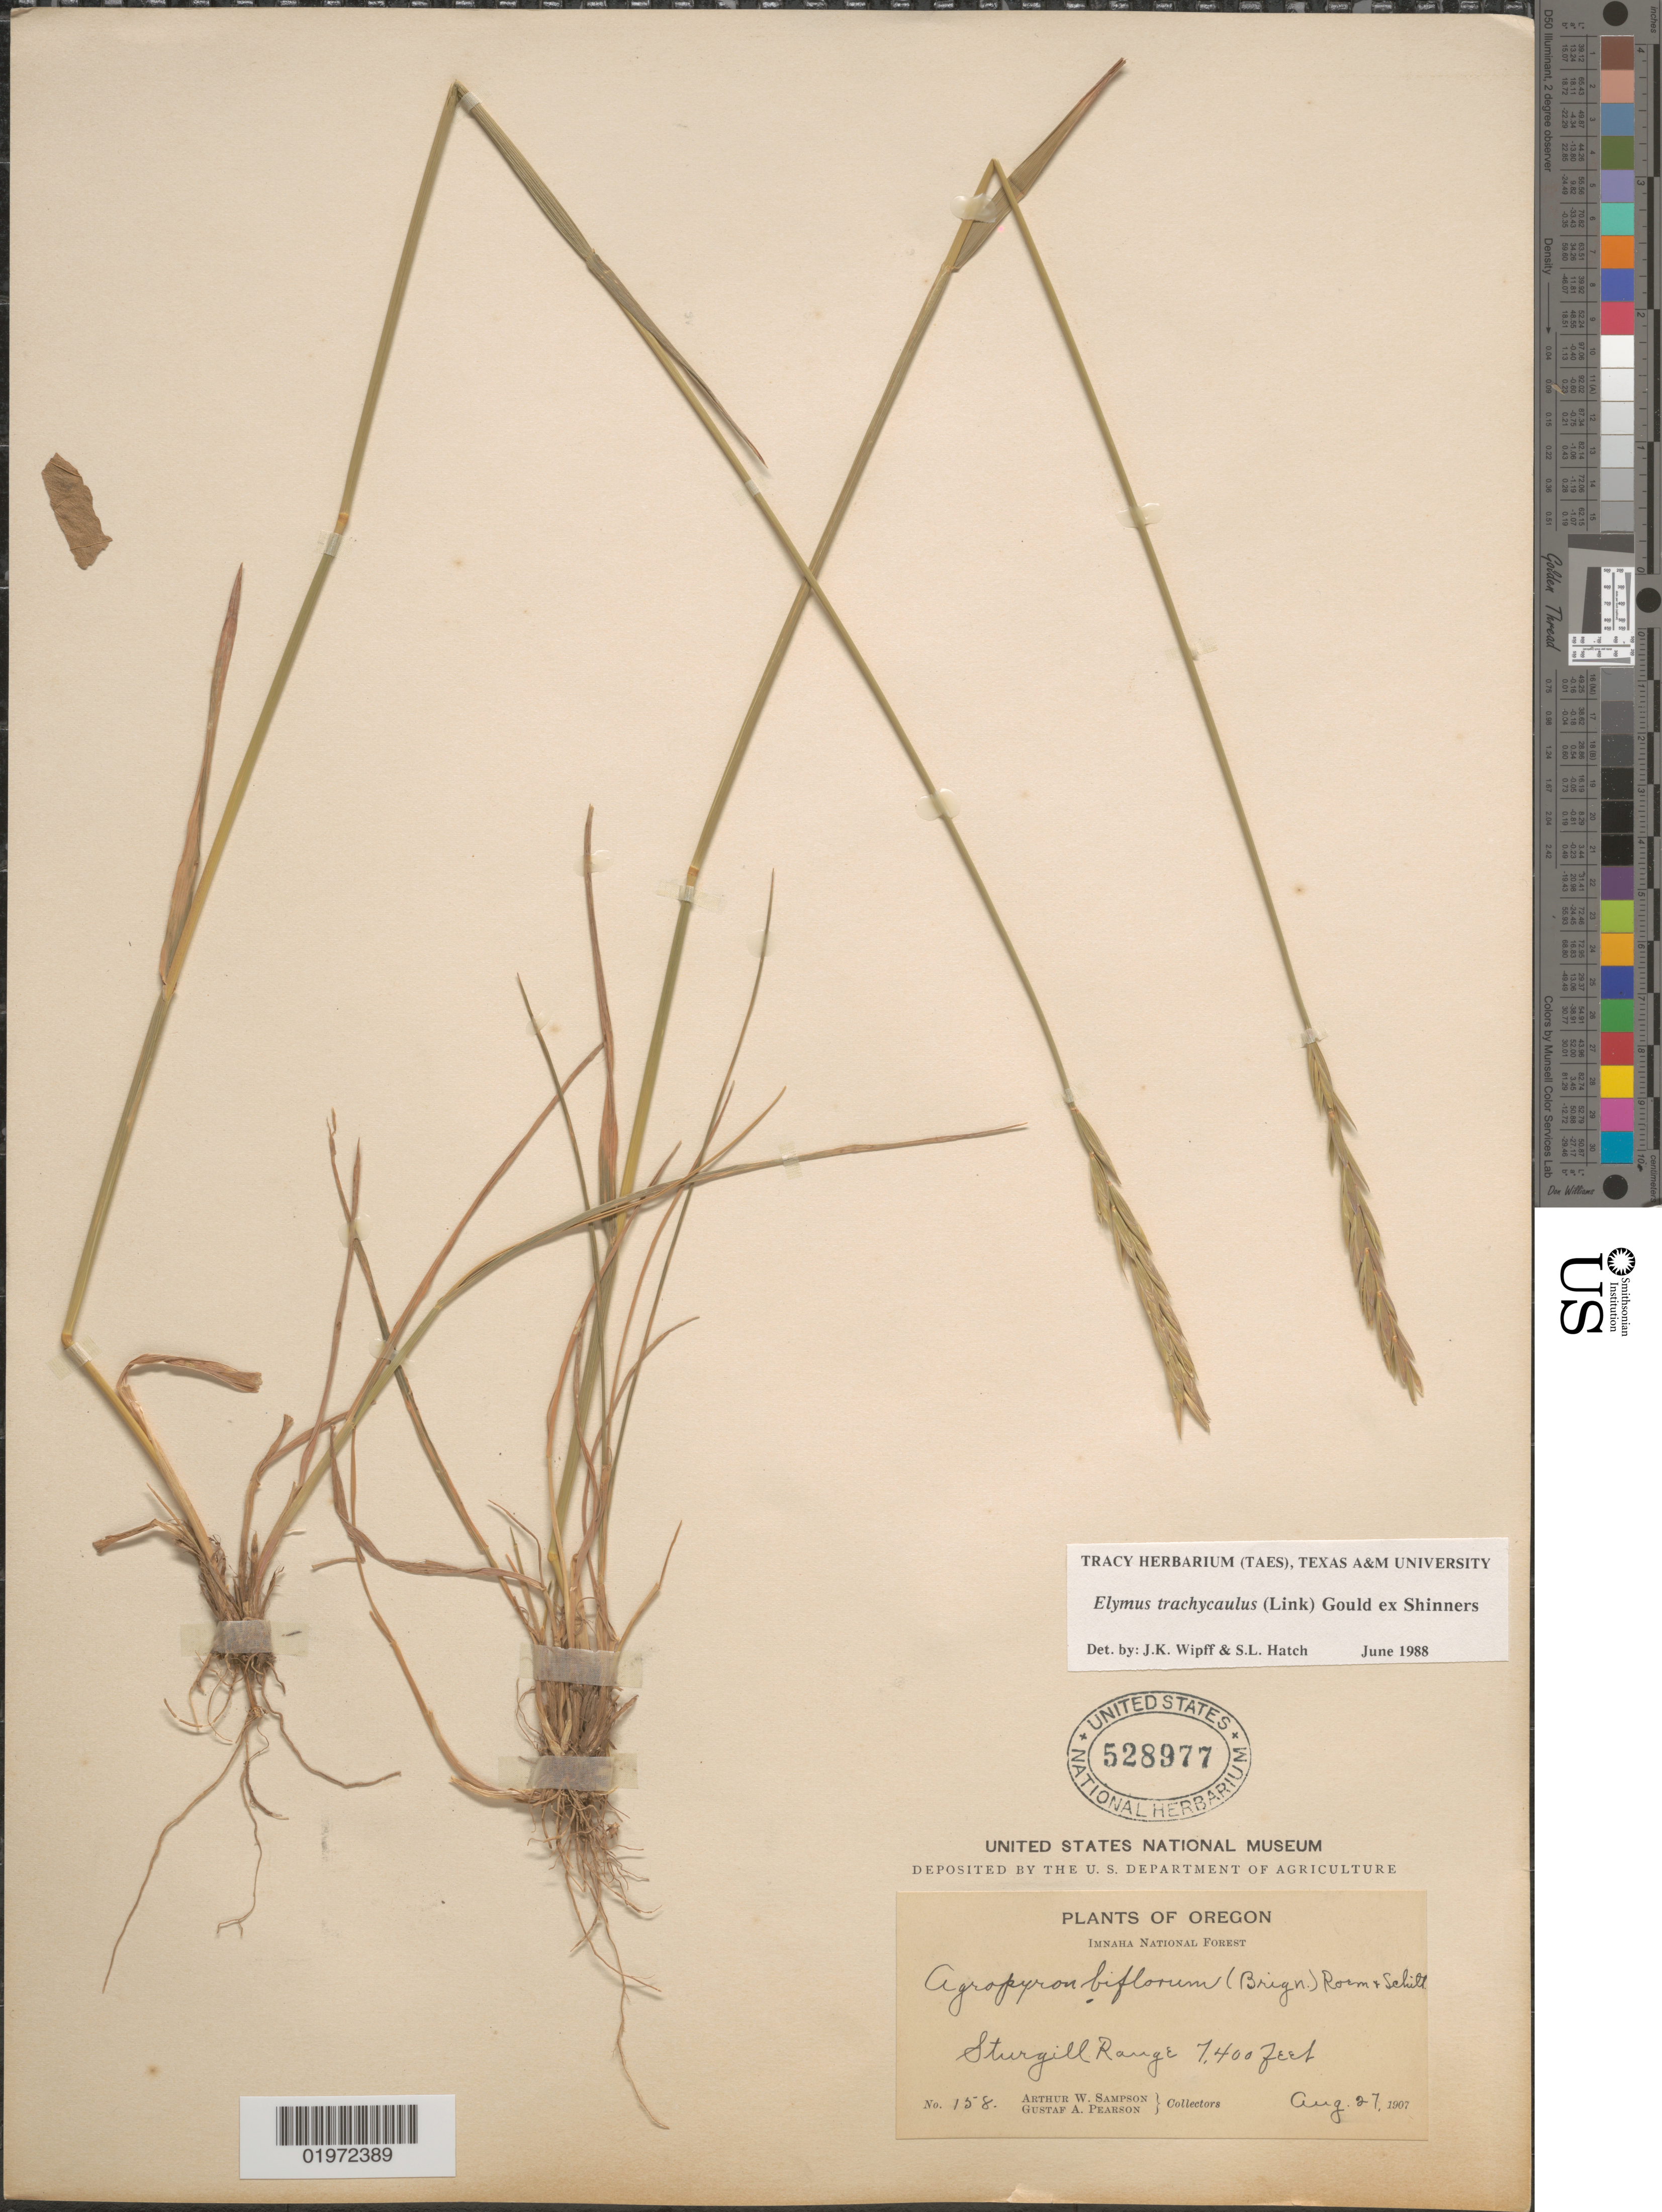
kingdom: Plantae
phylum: Tracheophyta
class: Liliopsida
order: Poales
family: Poaceae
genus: Elymus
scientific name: Elymus trachycaulus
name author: (Link) Gould ex Shinners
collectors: A. Sampson & G. Pearson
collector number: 158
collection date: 1907-08-27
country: United States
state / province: Oregon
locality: Imnaha National Forest. Sturgill Range.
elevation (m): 2256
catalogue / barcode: US 528977